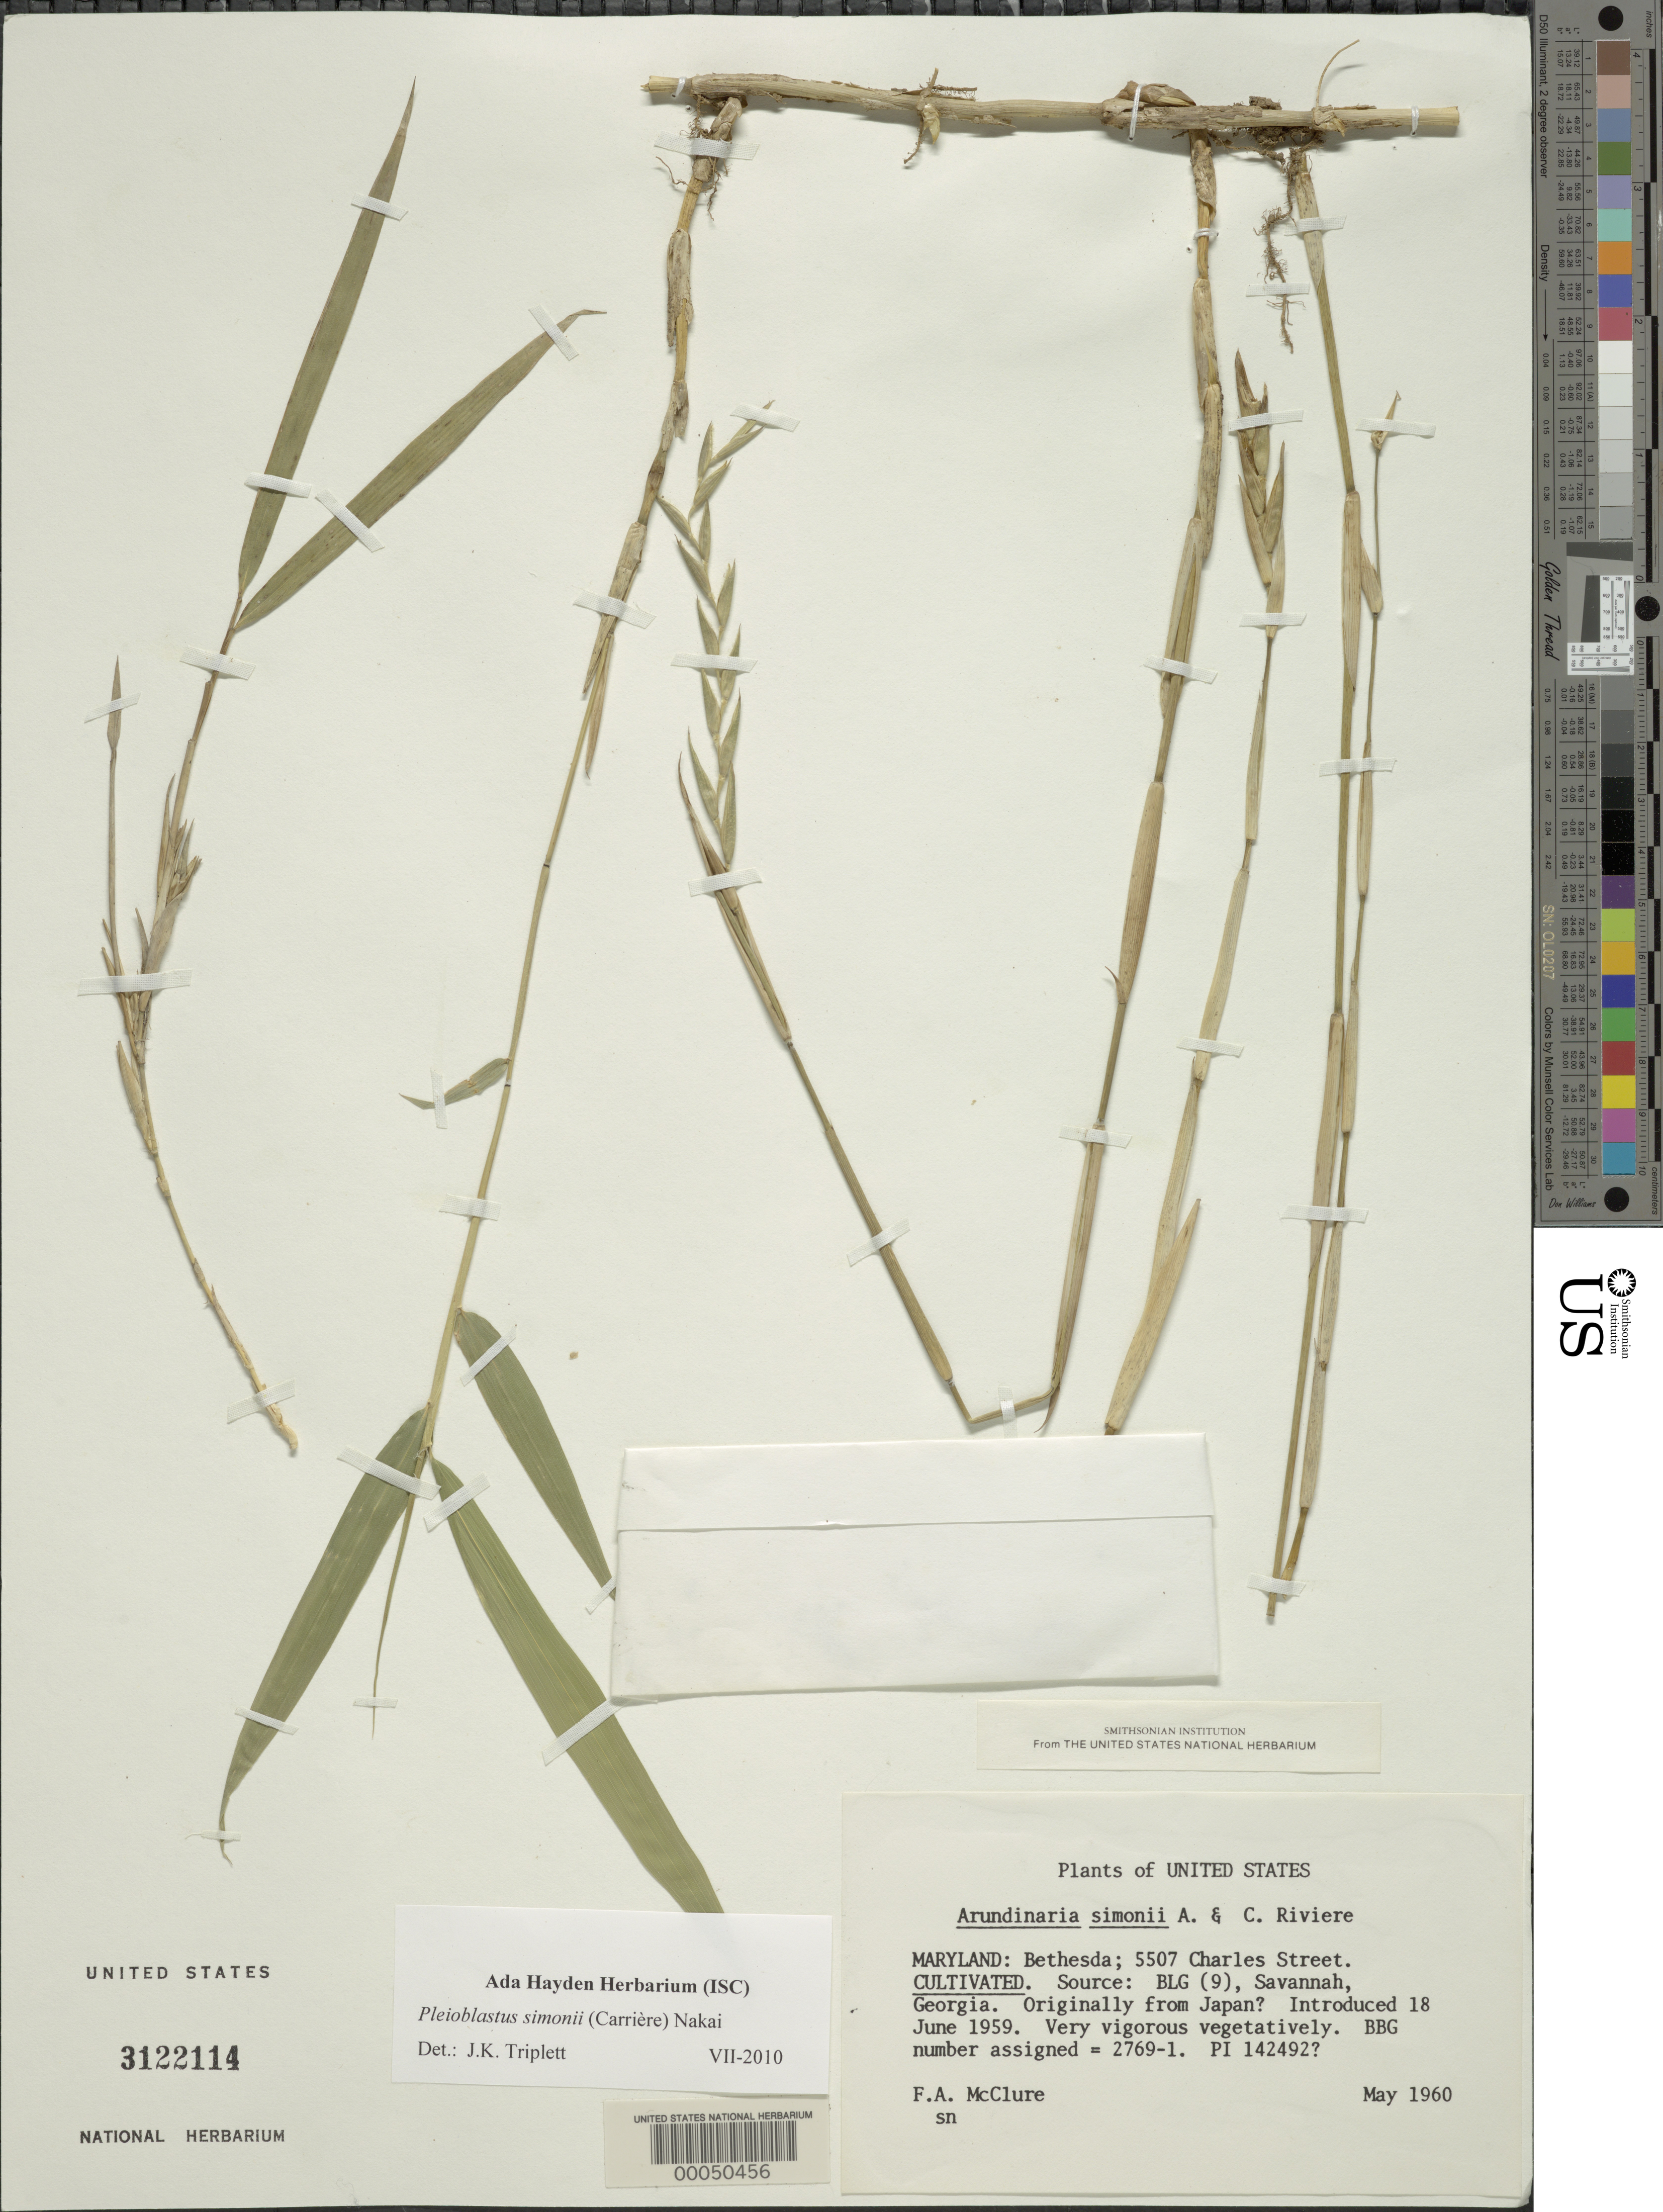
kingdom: Plantae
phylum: Tracheophyta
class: Liliopsida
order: Poales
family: Poaceae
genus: Pleioblastus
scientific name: Pleioblastus simonii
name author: (Carrière) Nakai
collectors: F. A. McClure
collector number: BBG 2769-1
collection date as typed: May 1960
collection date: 1960-05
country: United States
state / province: Maryland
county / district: Montgomery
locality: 5507 Charles Street, Bethesda (McClure's garden)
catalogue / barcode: US 3122114